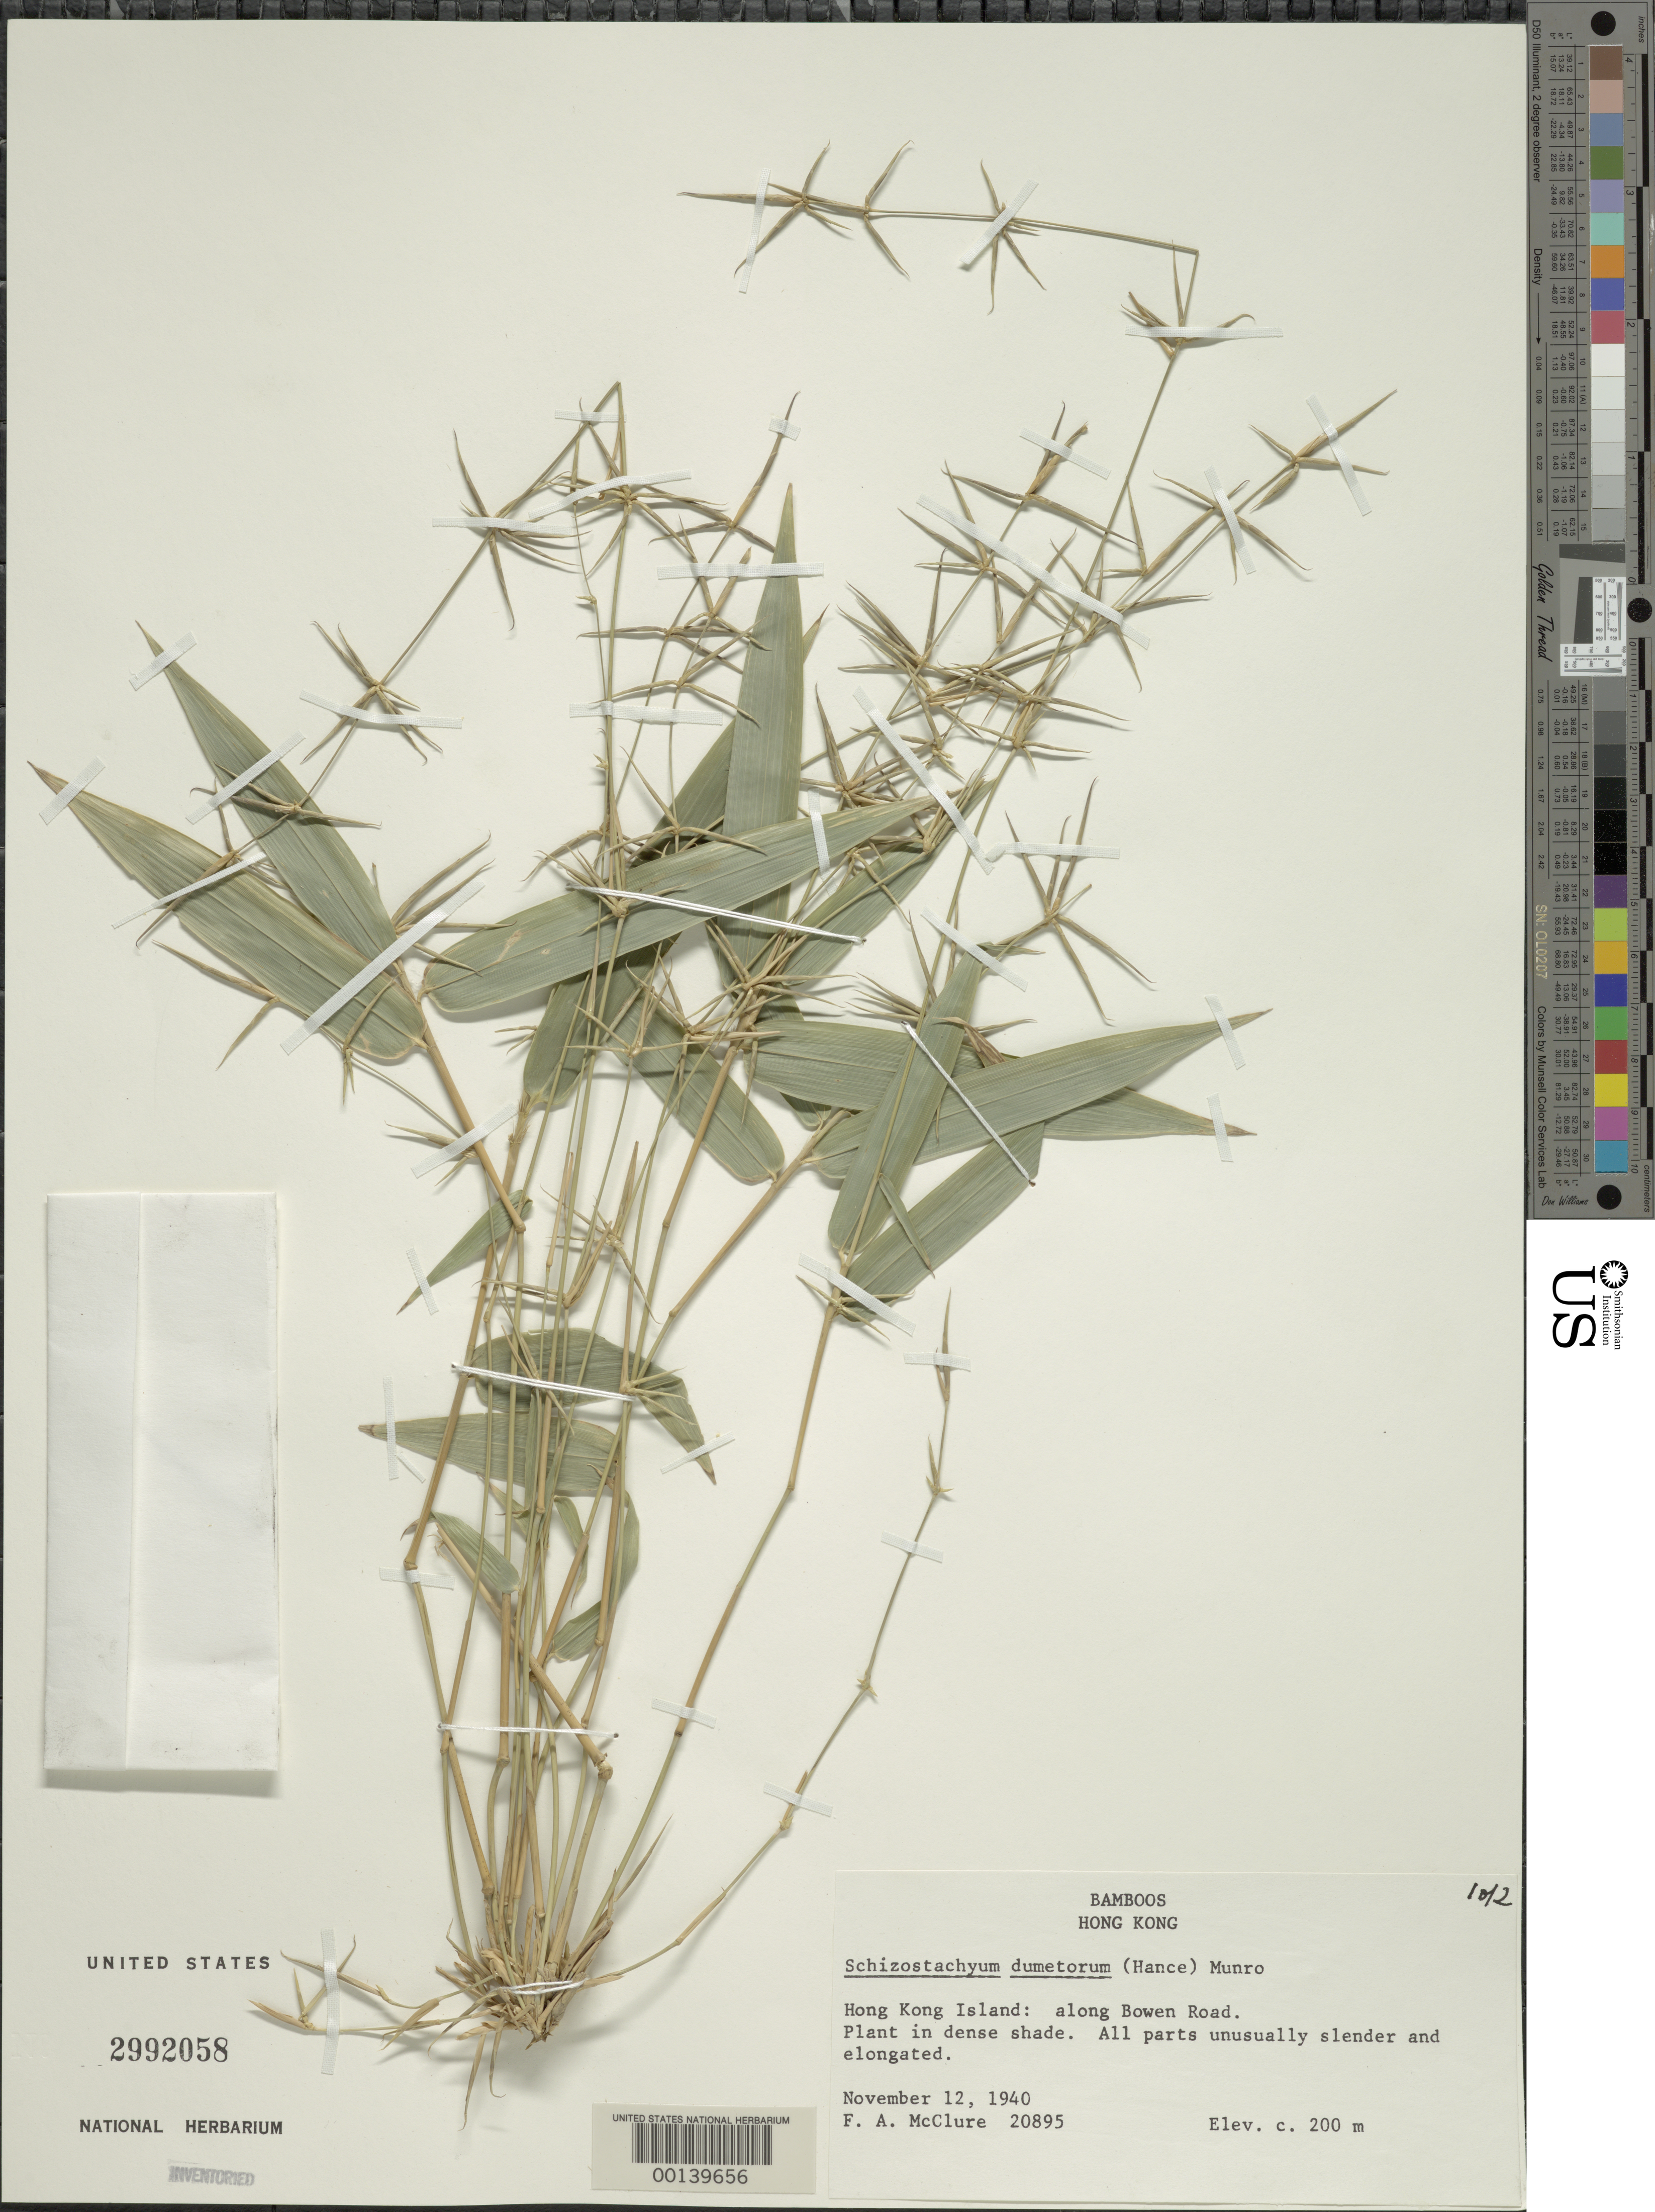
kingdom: Plantae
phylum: Tracheophyta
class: Liliopsida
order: Poales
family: Poaceae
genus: Schizostachyum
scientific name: Schizostachyum dumetorum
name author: (Hance) Munro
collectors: F. A. McClure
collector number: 20895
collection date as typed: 12 Nov 1940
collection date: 1940-11-12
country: China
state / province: Hong Kong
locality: Hong kong isl., bowen rd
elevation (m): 200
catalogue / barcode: US 2992058